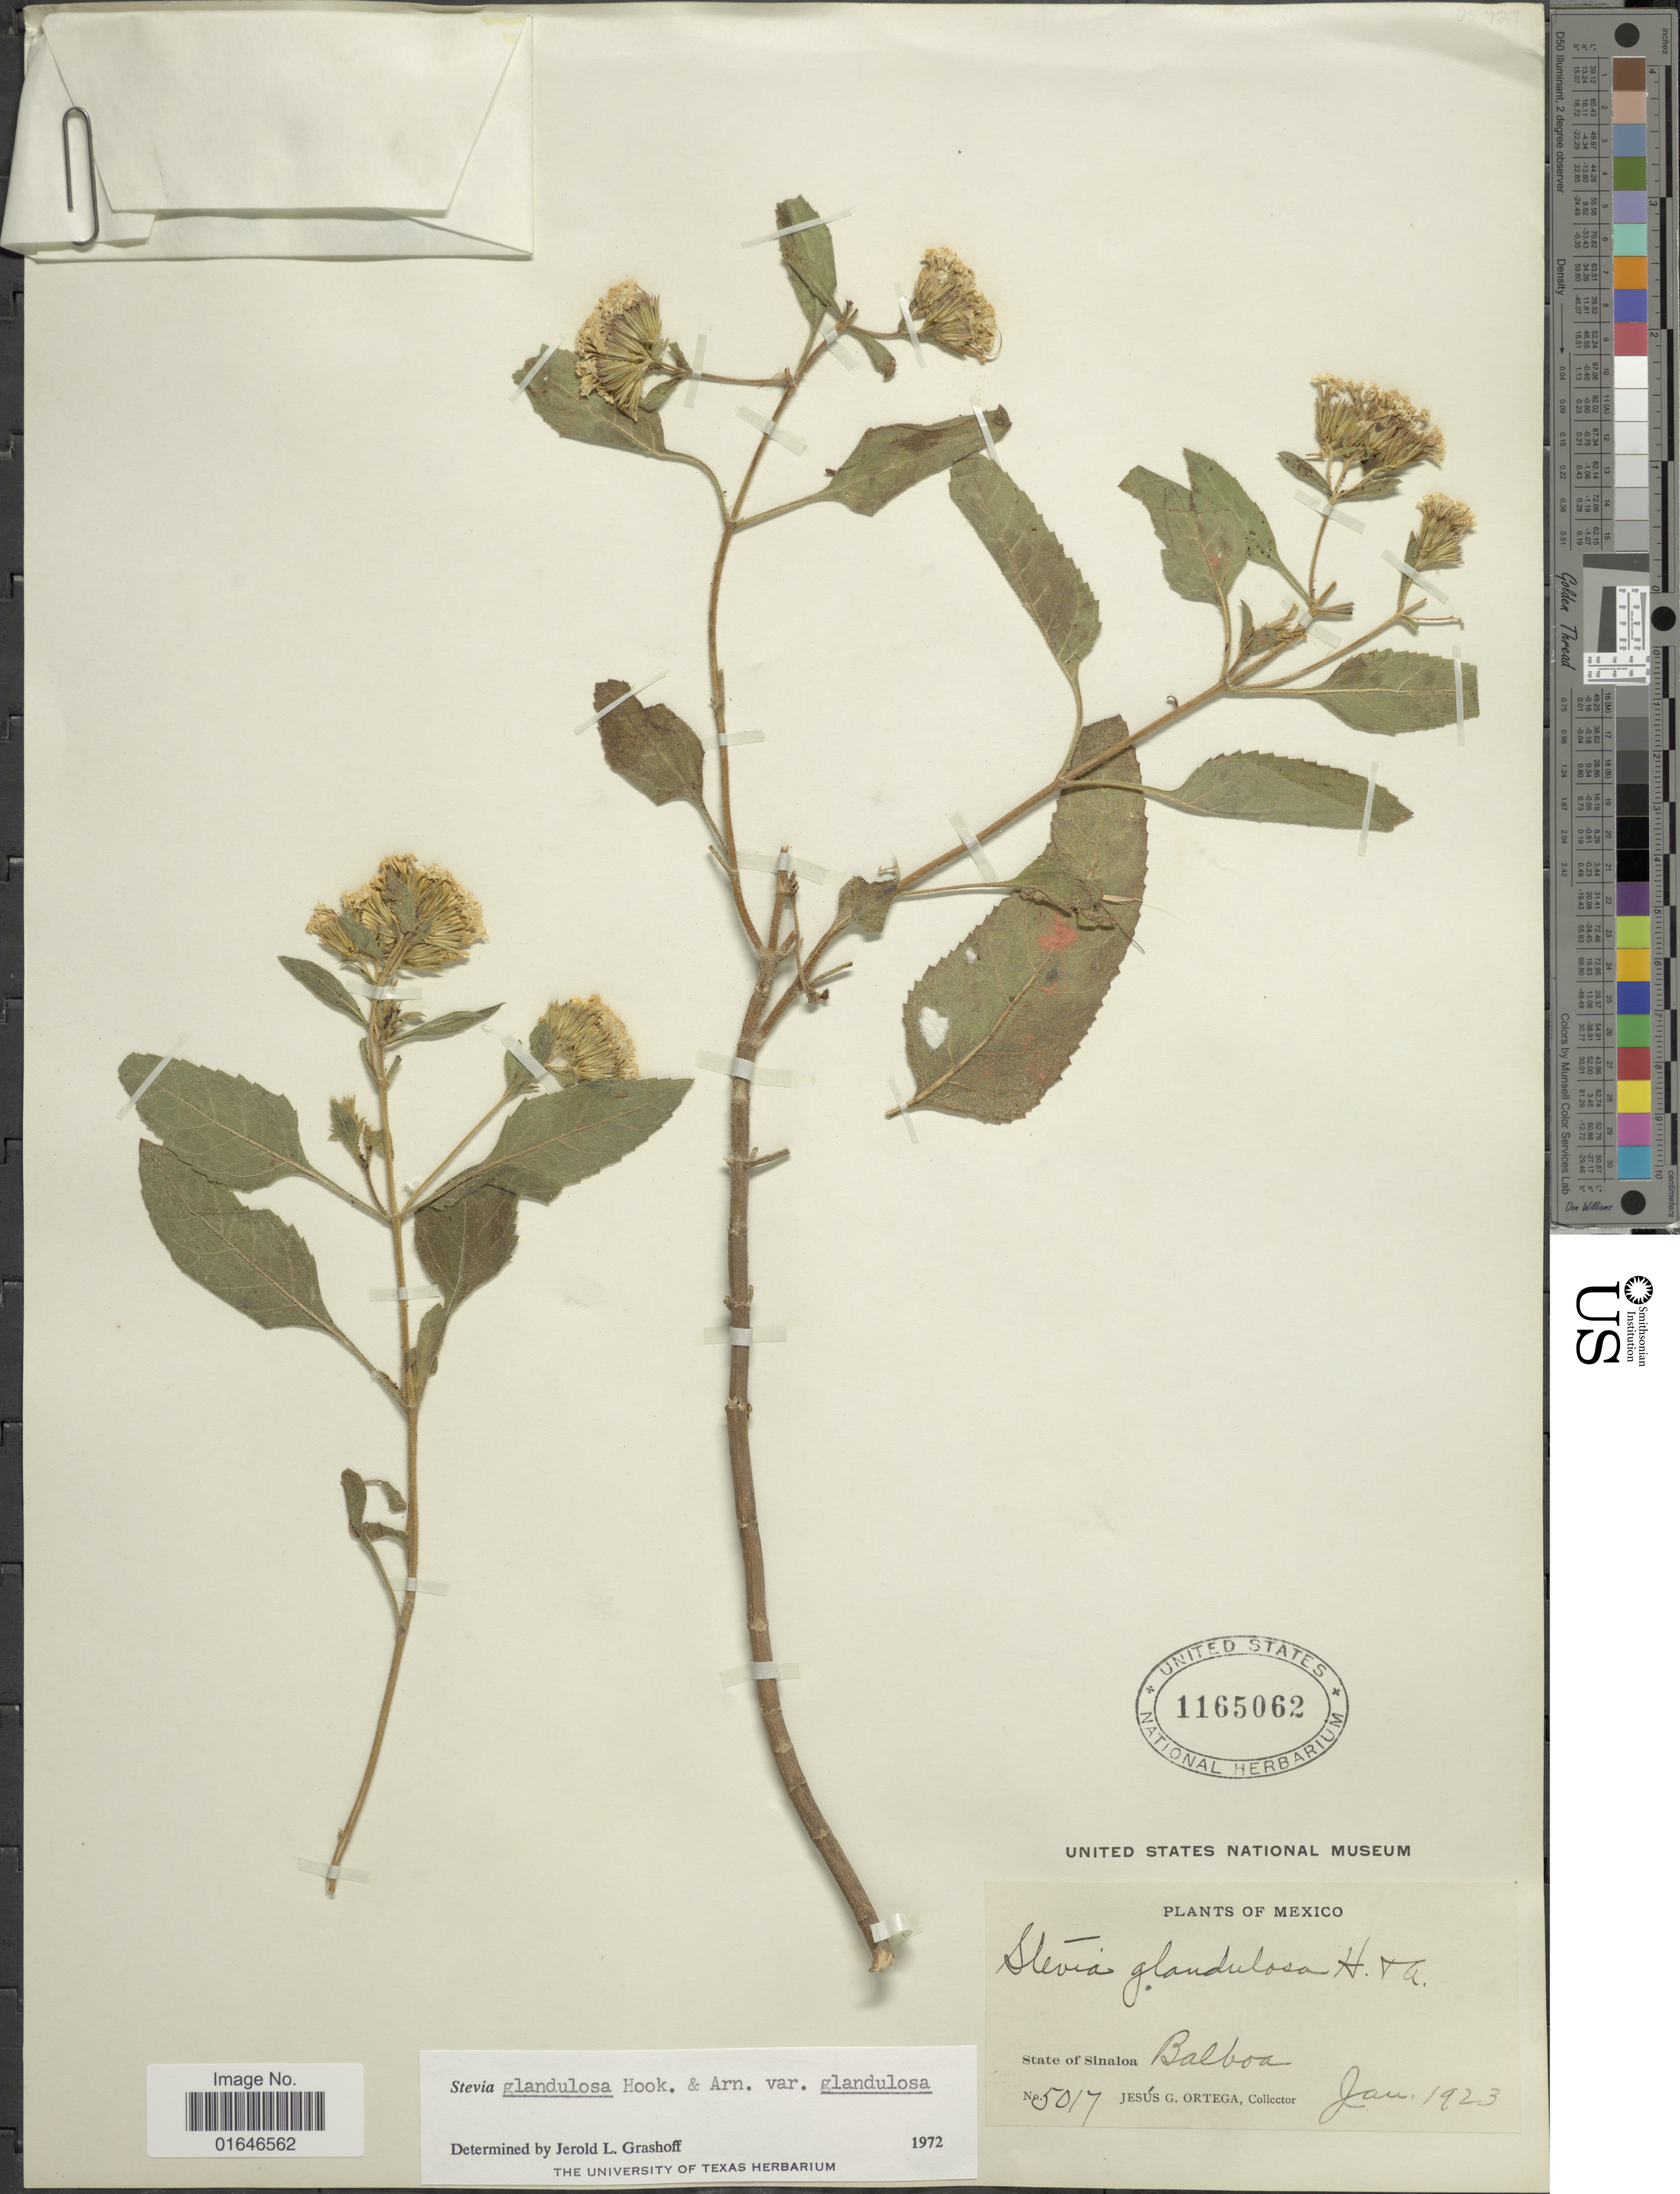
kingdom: Plantae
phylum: Tracheophyta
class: Magnoliopsida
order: Asterales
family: Asteraceae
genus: Stevia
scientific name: Stevia glandulosa var. glandulosa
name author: Hook. & Arn.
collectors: J. Ortega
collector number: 5017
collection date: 1923-01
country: Mexico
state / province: Sinaloa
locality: State of Sinaloa Balboa.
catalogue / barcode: US 1165062